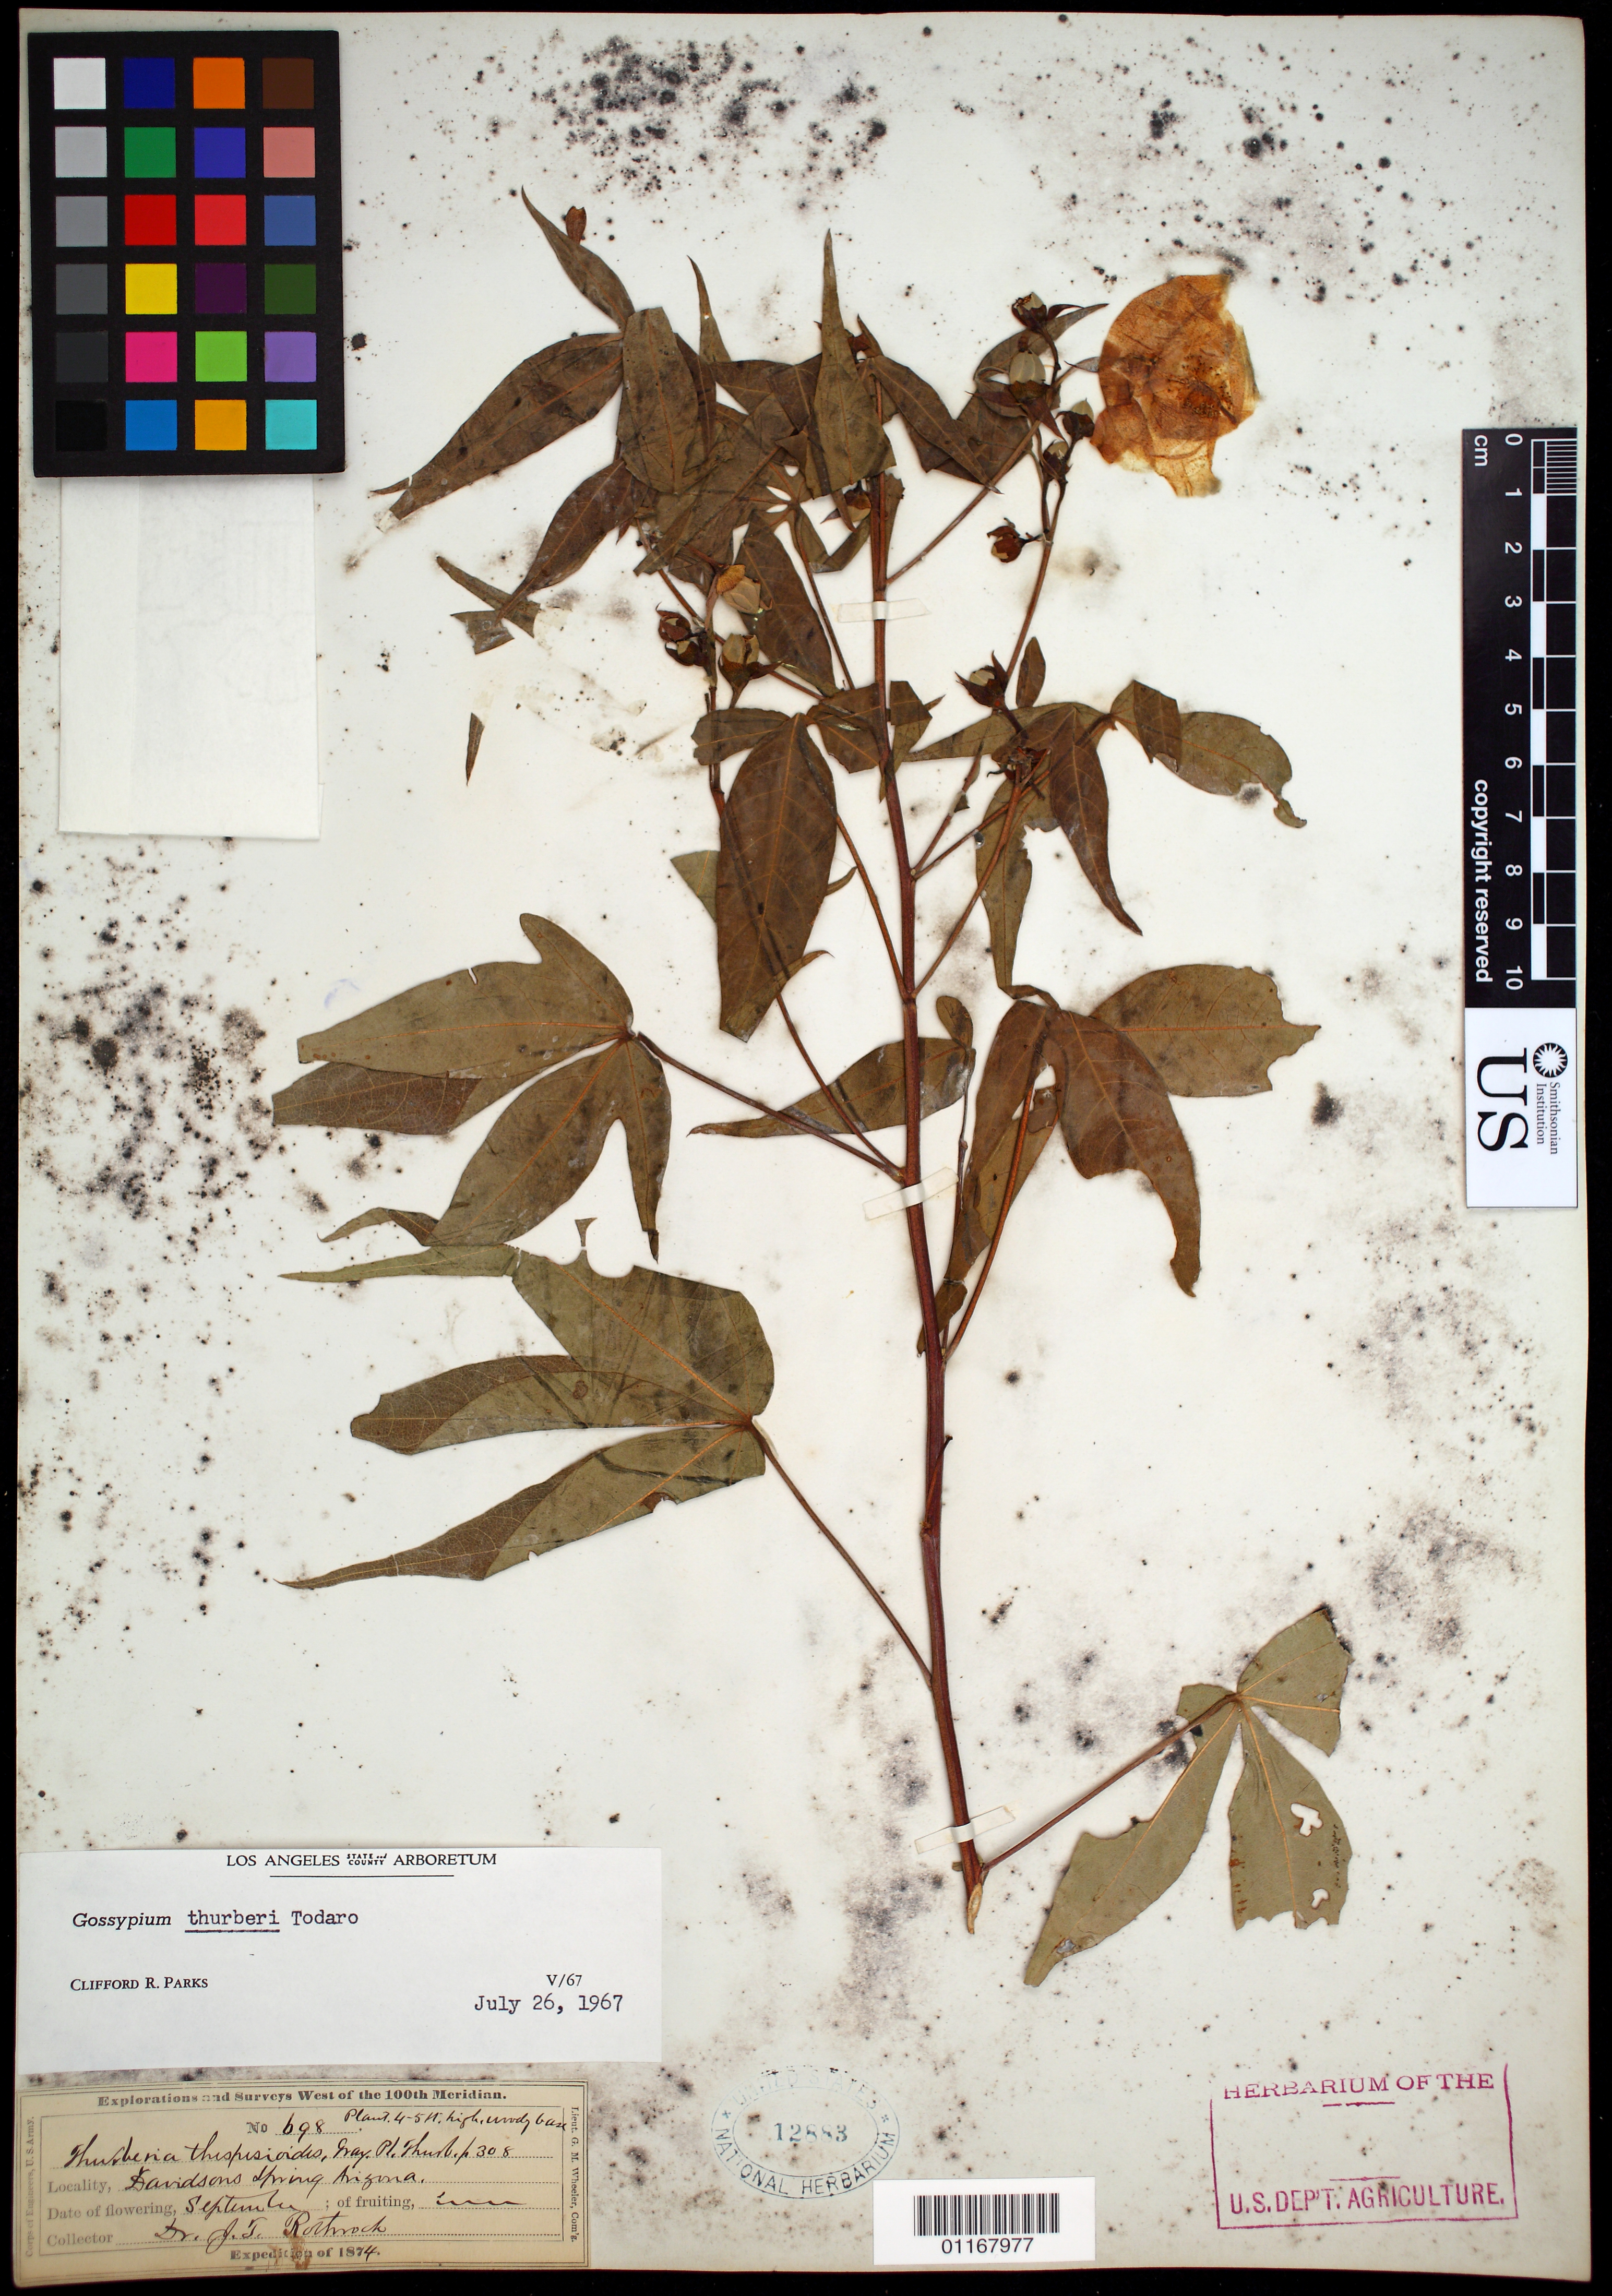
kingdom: Plantae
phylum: Tracheophyta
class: Magnoliopsida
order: Malvales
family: Malvaceae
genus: Gossypium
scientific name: Gossypium thurberi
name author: Tod.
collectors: J. T. Rothrock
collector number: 698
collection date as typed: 1874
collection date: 1874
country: United States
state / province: Arizona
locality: Davidsons Spring.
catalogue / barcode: US 12883